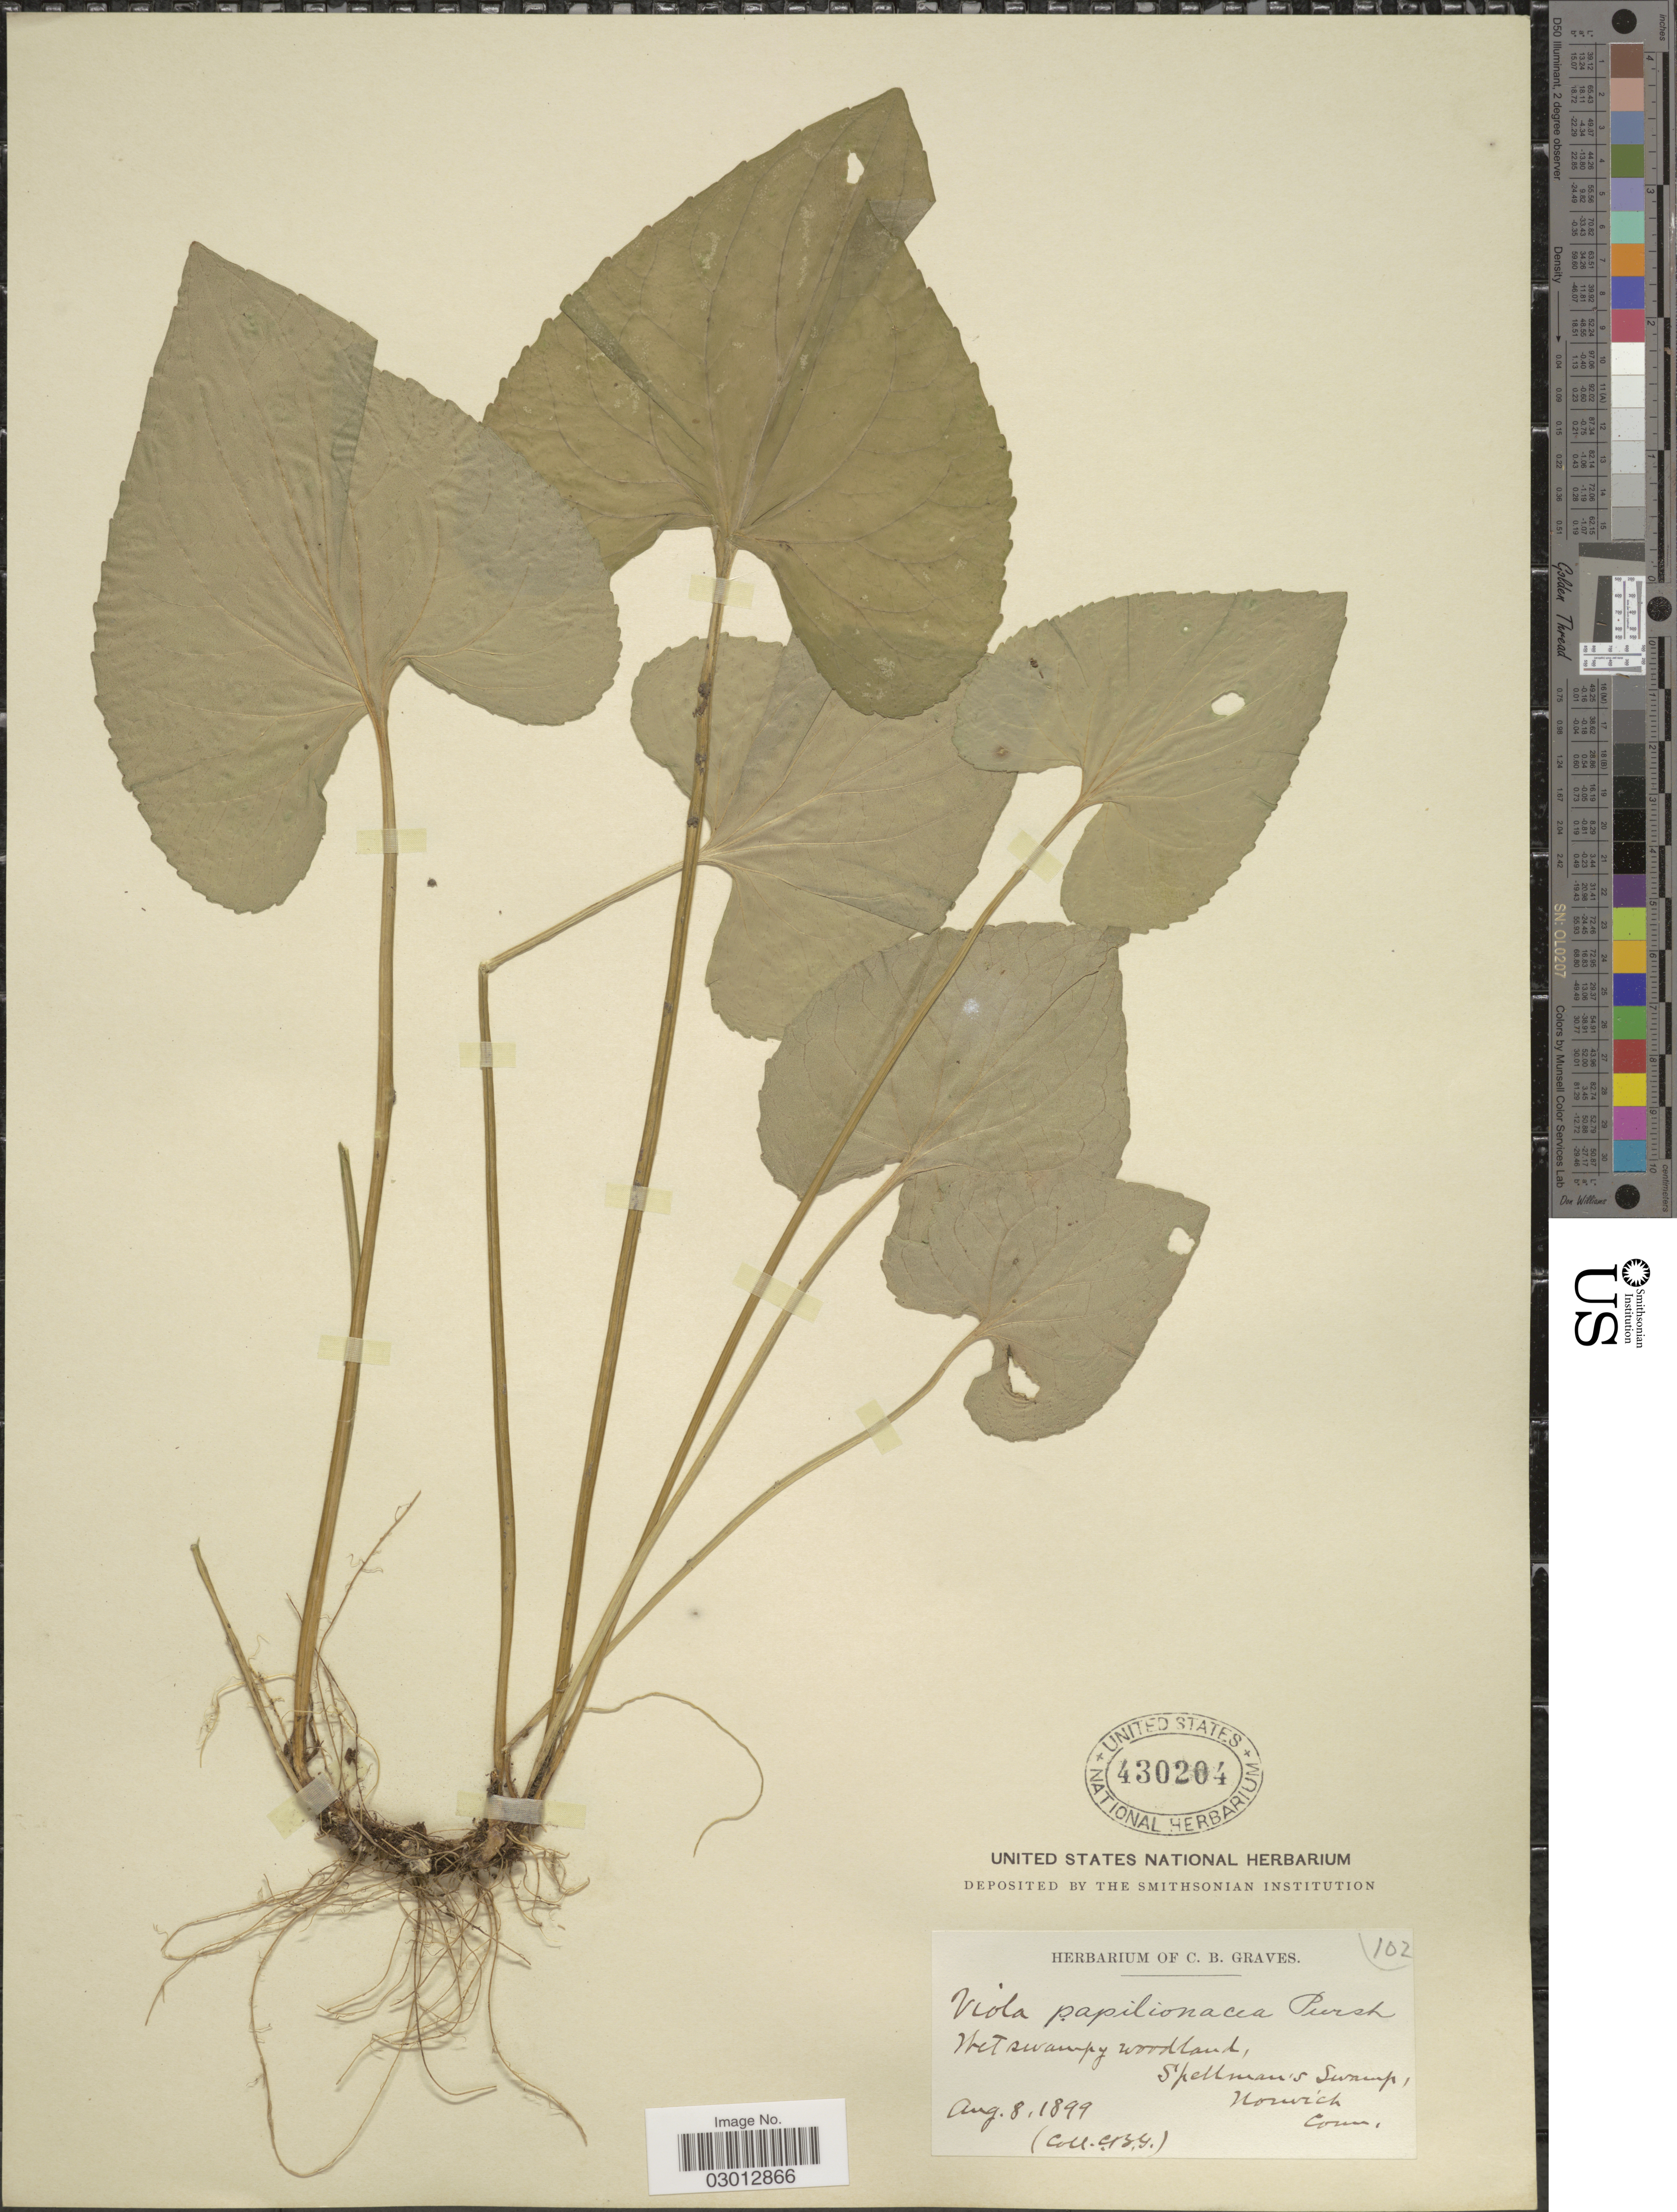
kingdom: Plantae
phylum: Tracheophyta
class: Magnoliopsida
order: Malpighiales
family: Violaceae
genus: Viola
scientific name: Viola papilionacea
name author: Pursh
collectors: C. Graves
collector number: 102?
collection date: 1899-08-08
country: United States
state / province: Connecticut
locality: Spellman's Swamp, Norwich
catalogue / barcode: US 430204